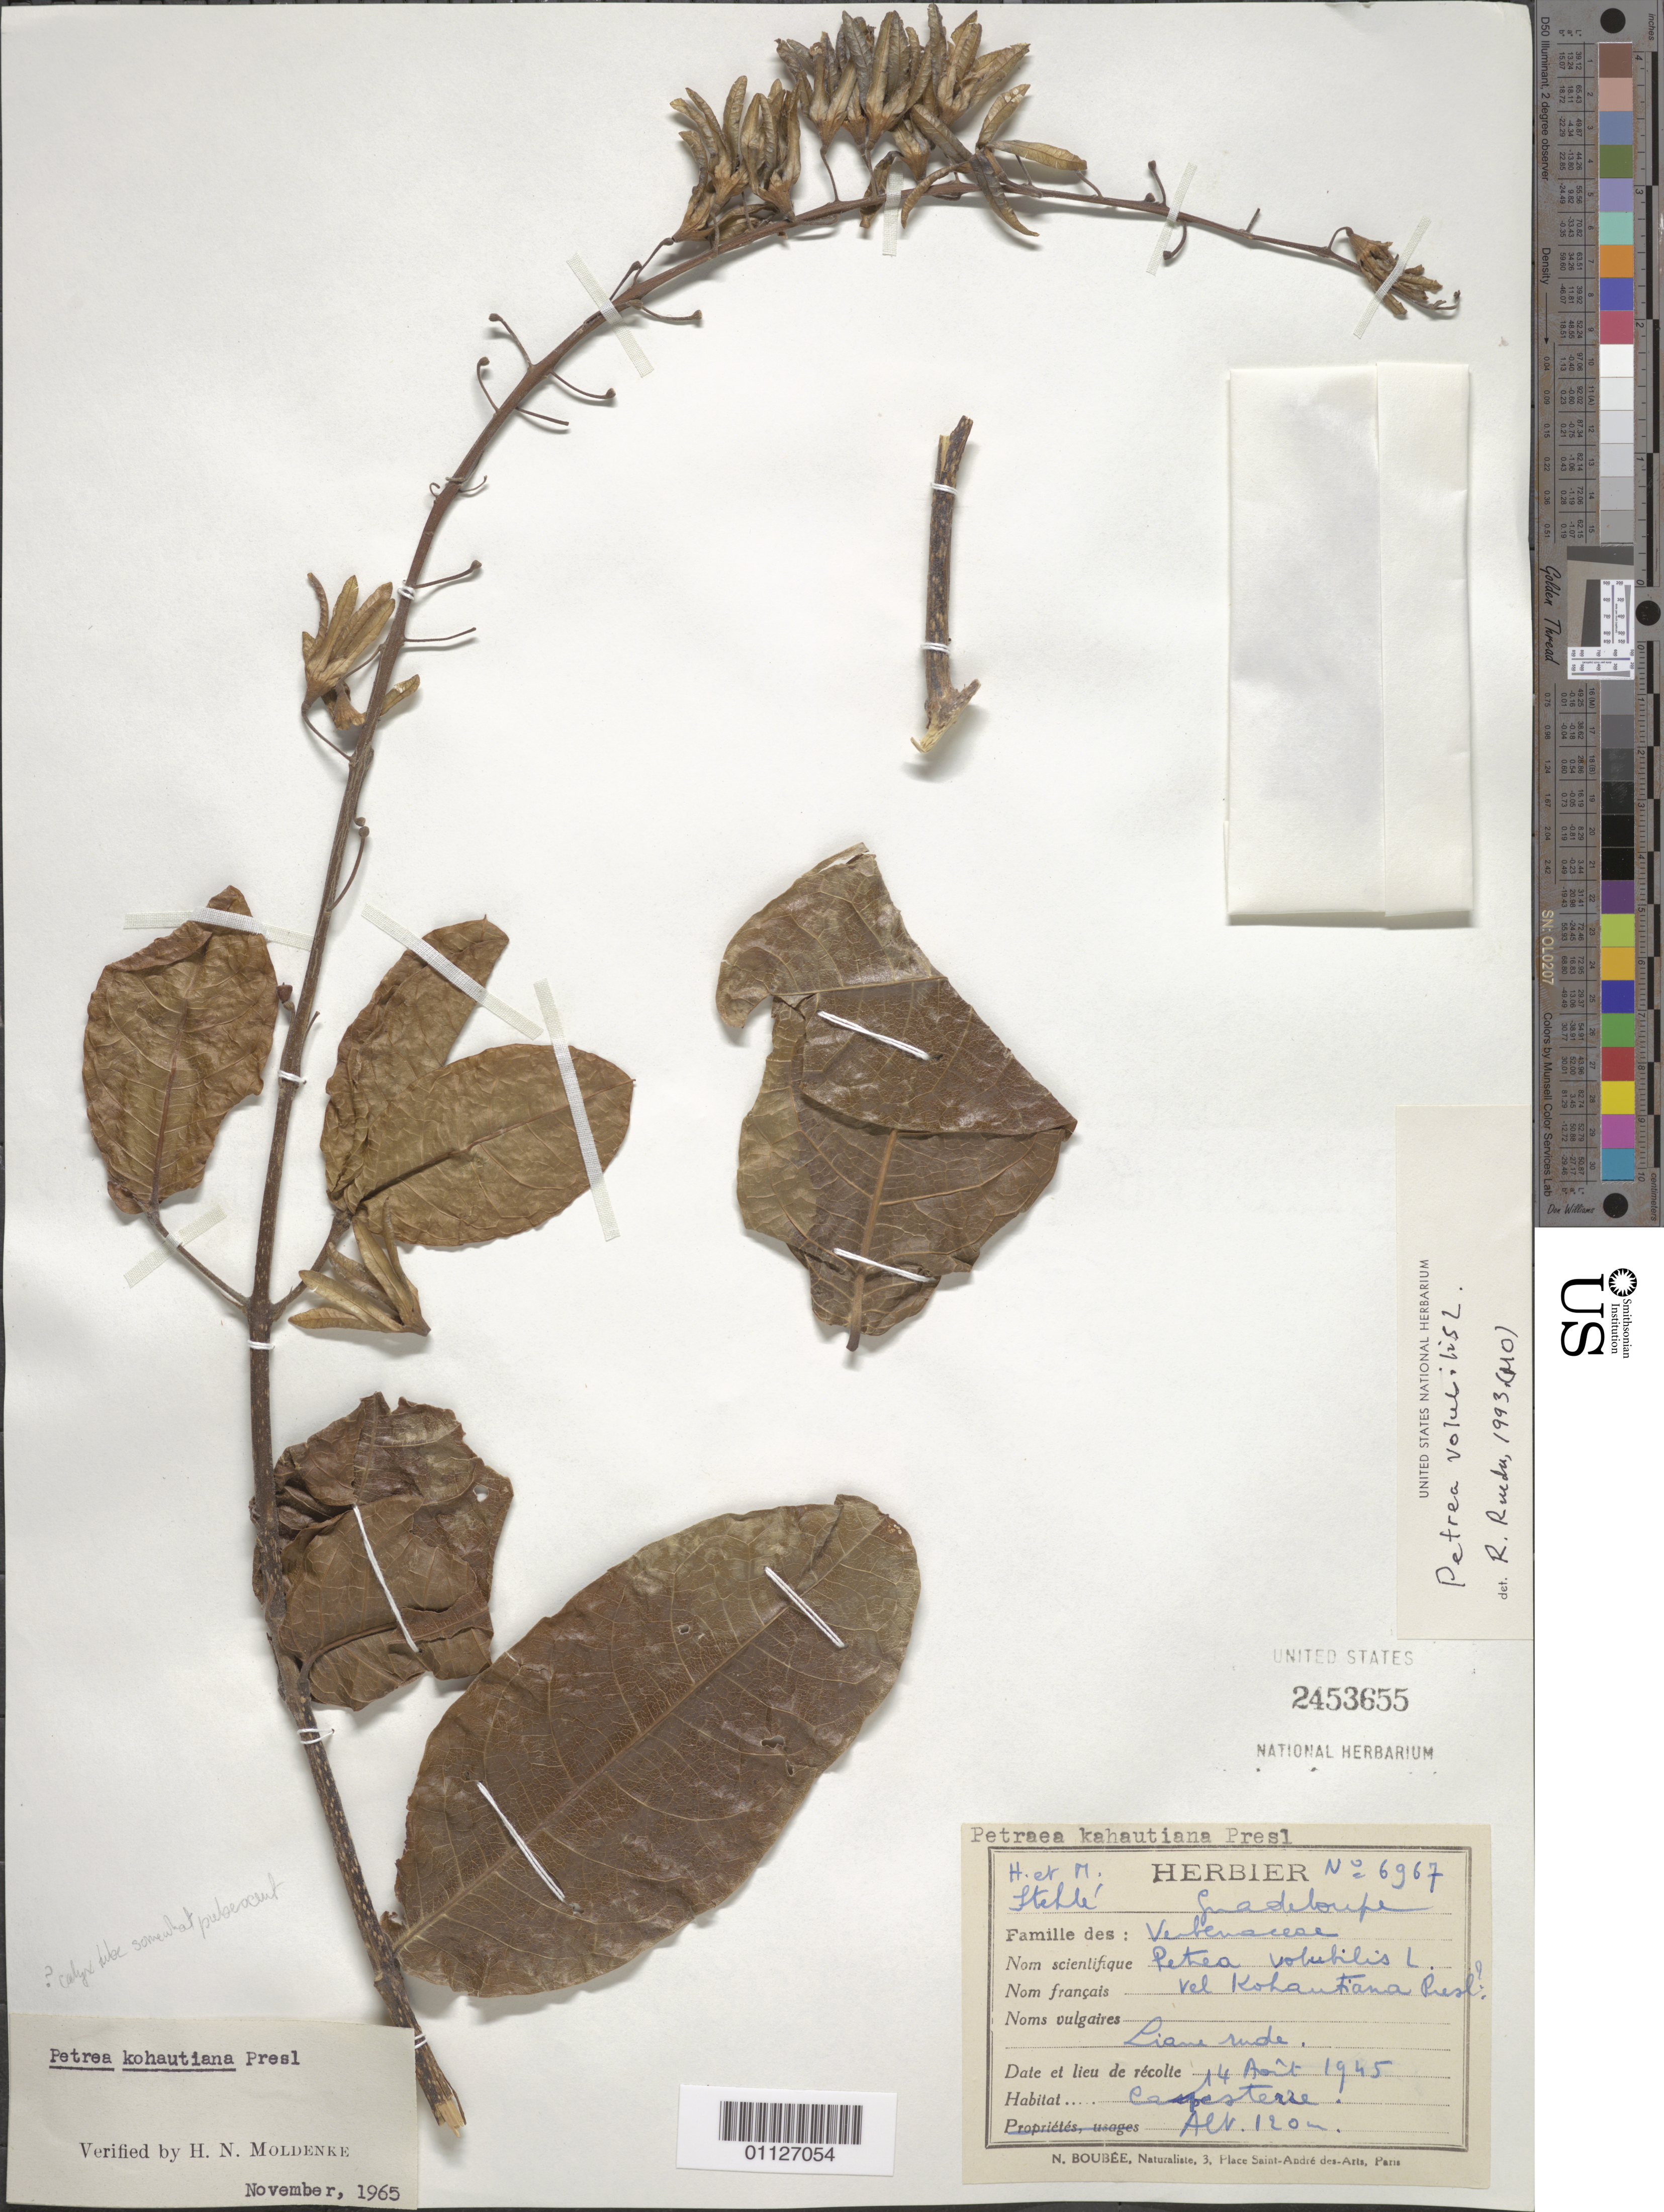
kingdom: Plantae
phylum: Tracheophyta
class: Magnoliopsida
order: Lamiales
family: Verbenaceae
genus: Petrea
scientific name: Petrea volubilis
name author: L.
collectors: H. Stehlé & M. Stehlé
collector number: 6967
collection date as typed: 14 Aug 1945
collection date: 1945-08-14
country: Guadeloupe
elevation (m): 120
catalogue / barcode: US 2453655